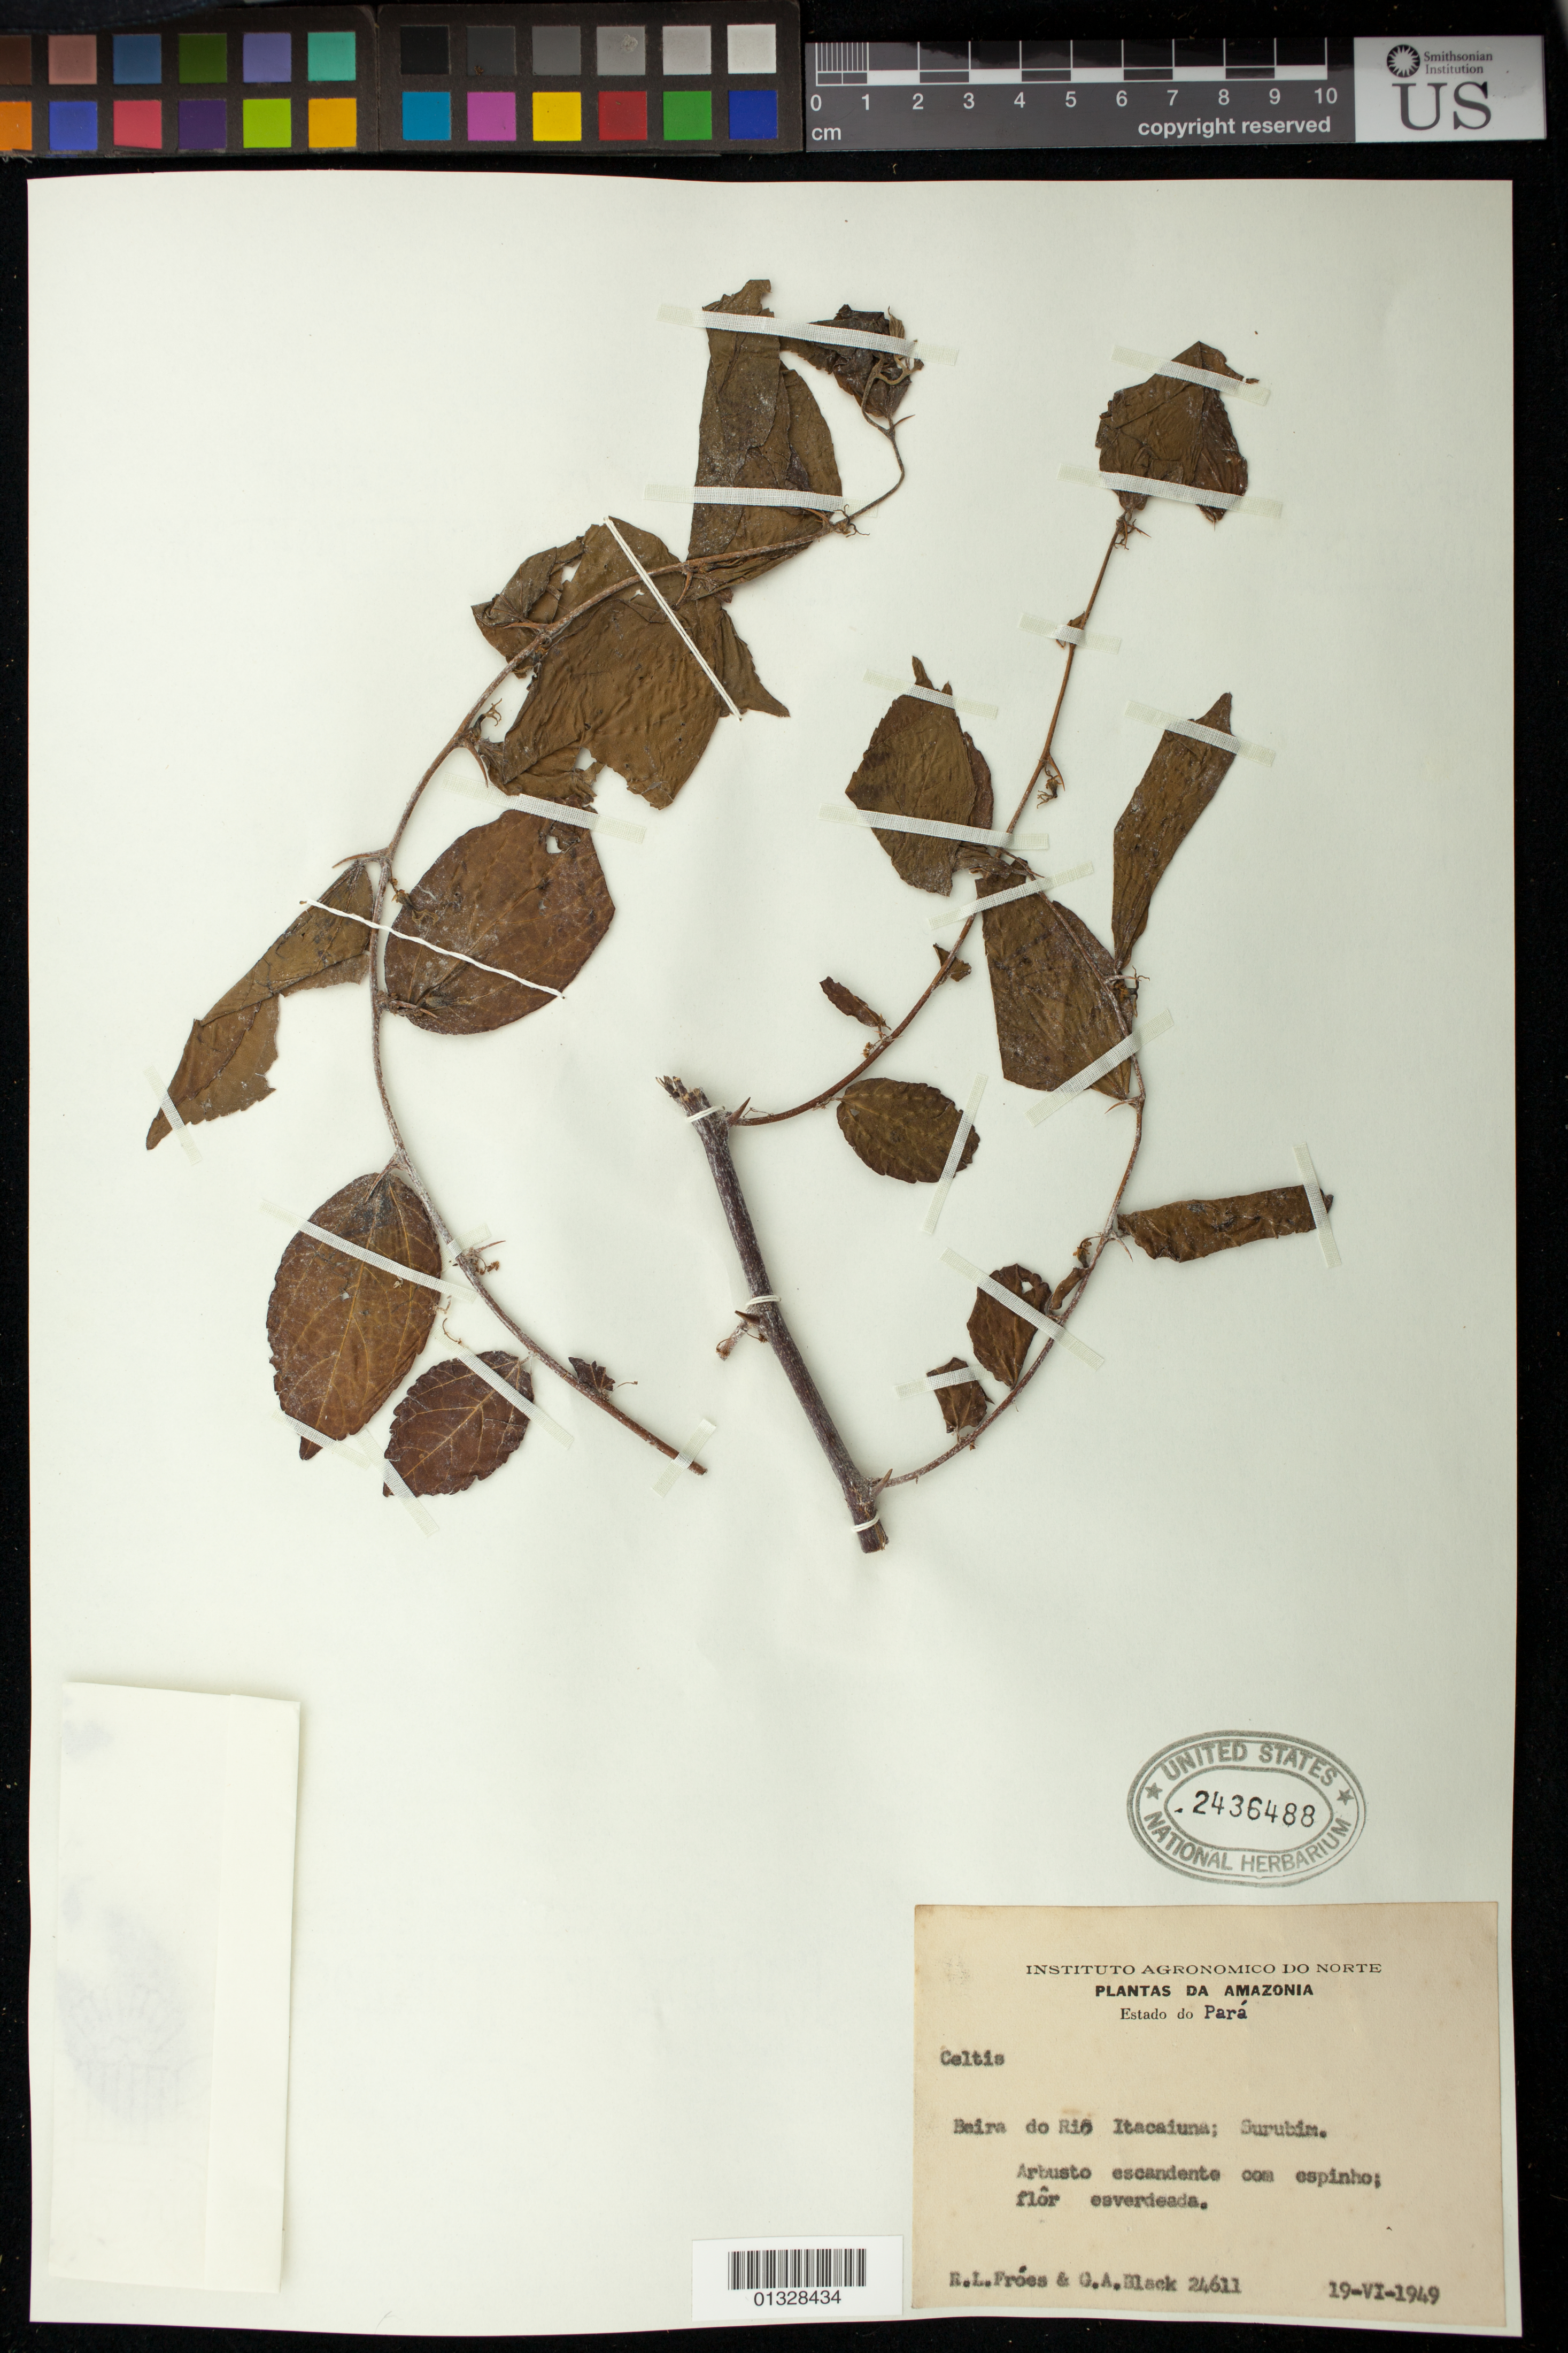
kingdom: Plantae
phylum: Tracheophyta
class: Magnoliopsida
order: Rosales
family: Cannabaceae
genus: Celtis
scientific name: Celtis sp.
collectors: R. L. Fróes & G. A. Black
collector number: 24611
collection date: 1949-06-19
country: Brazil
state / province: Pará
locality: Beira do Rio Itacaiuna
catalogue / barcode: US 2436488